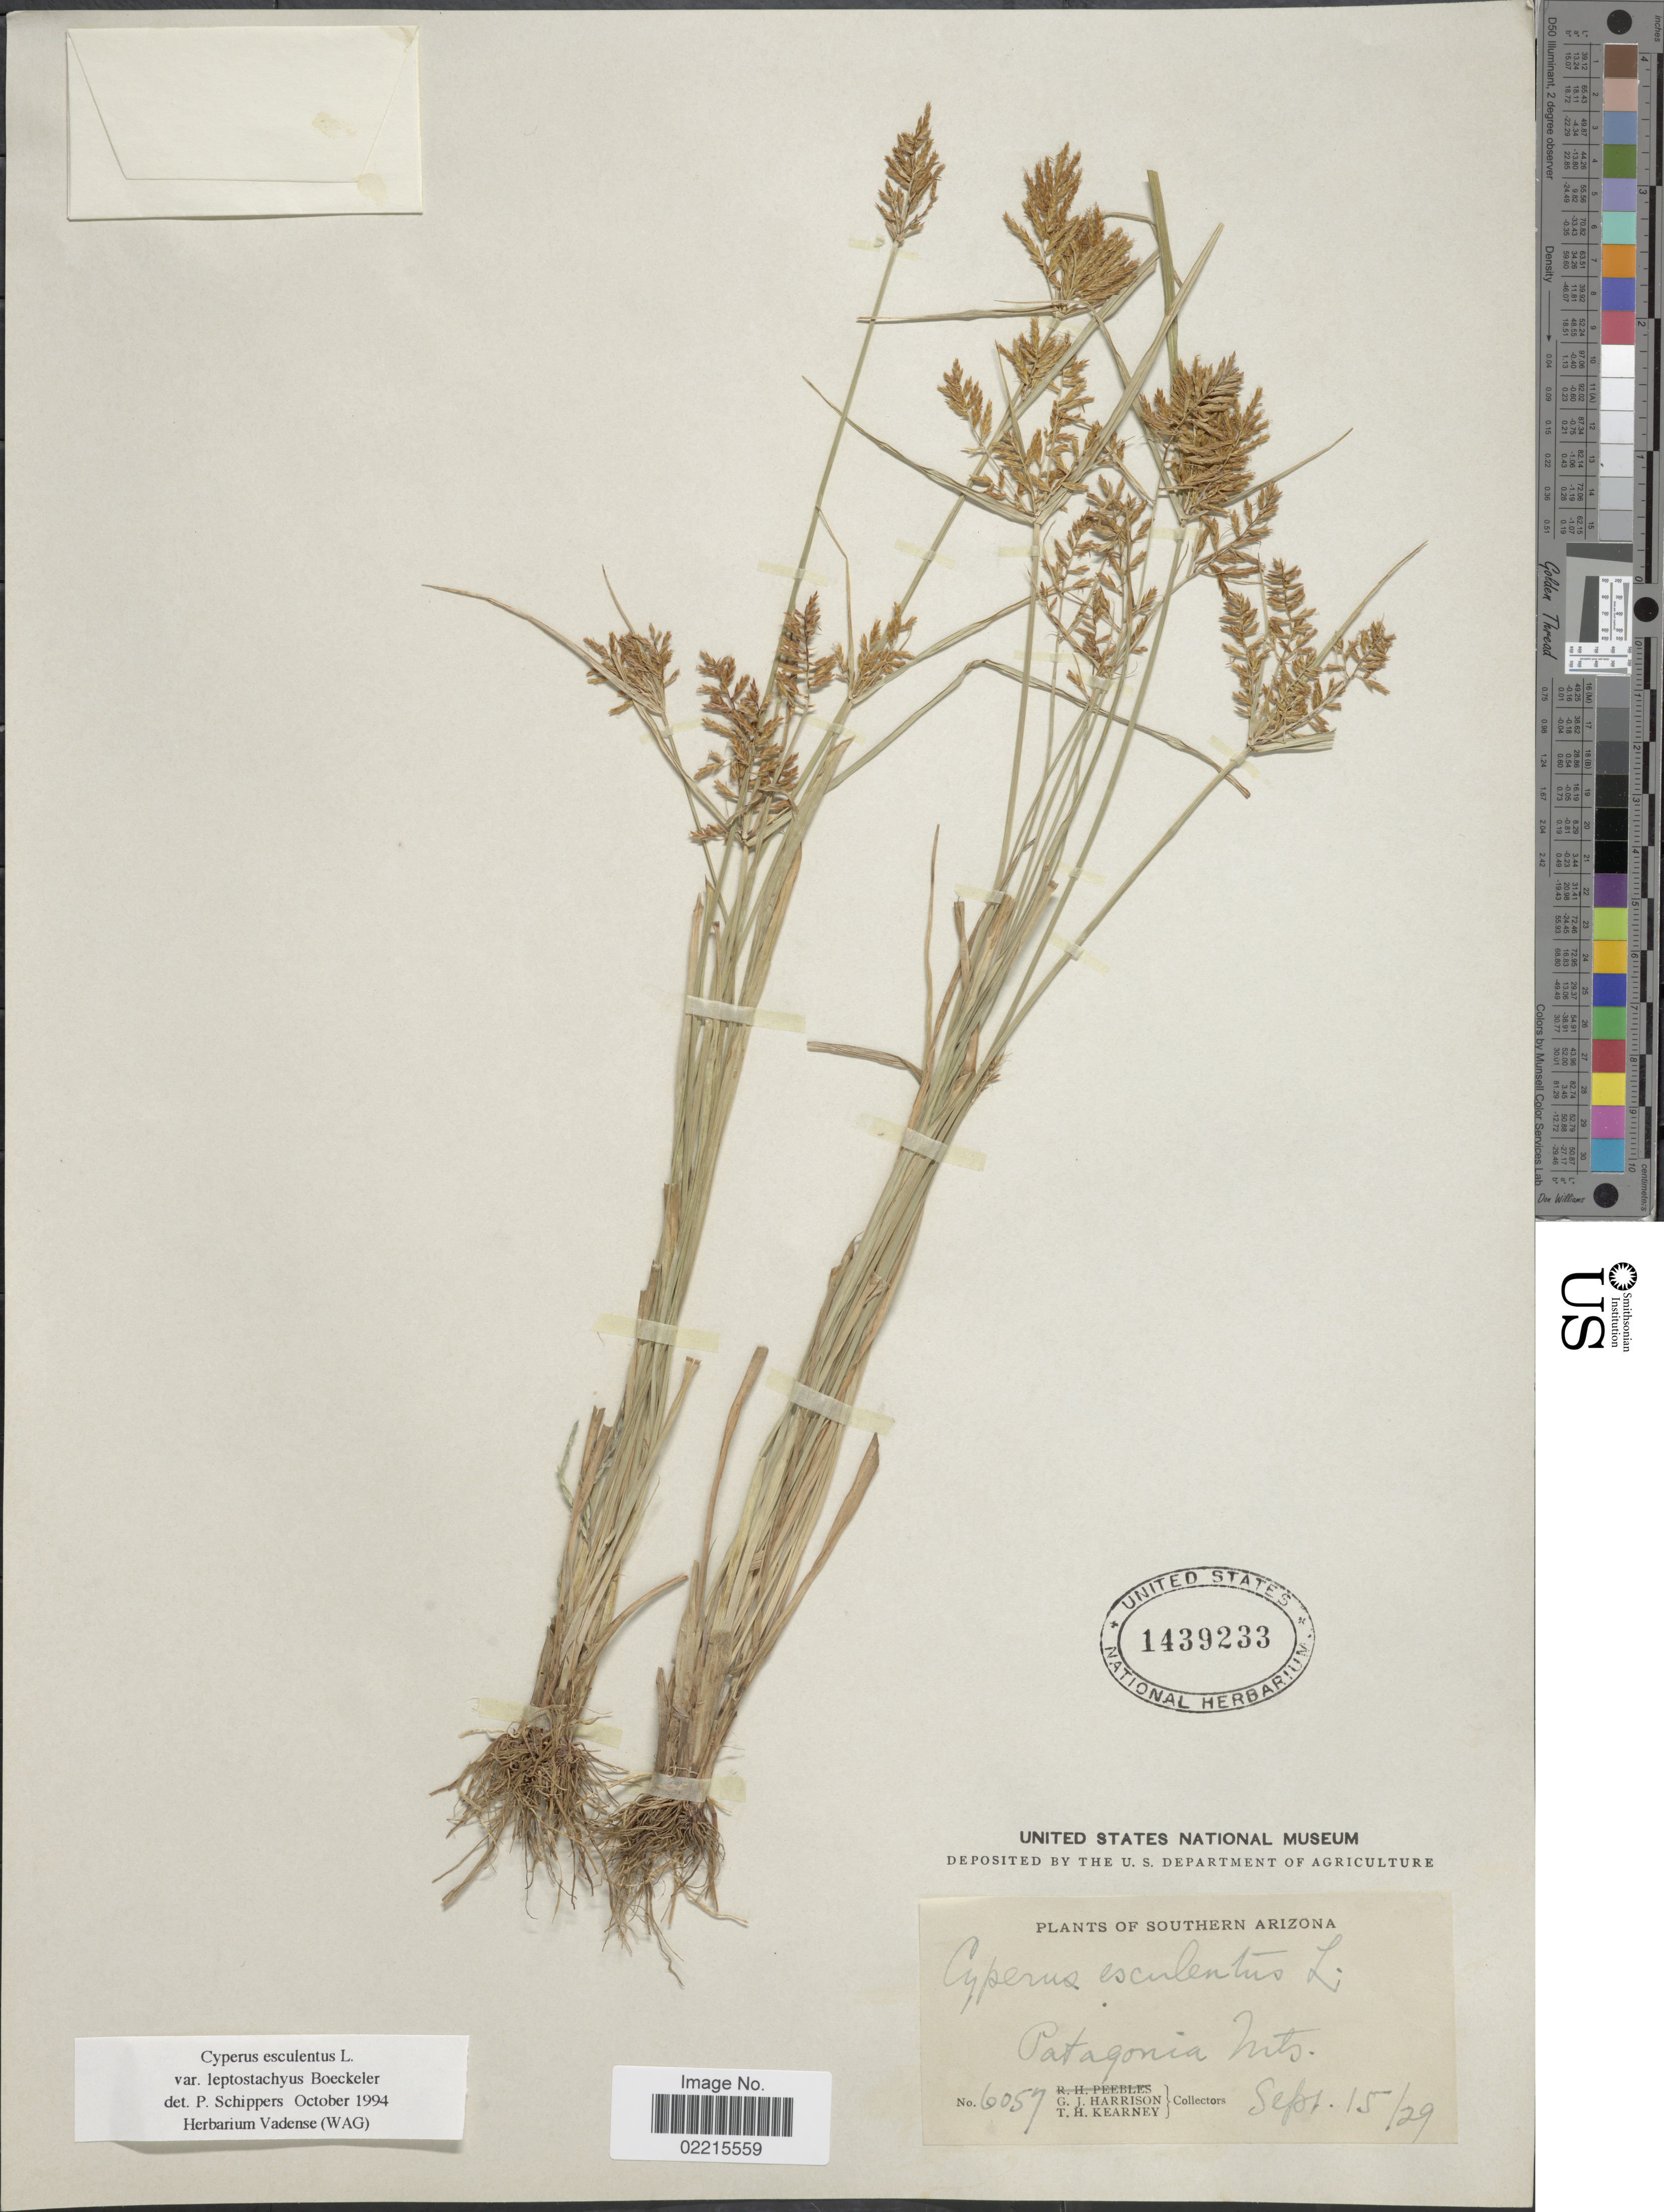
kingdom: Plantae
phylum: Tracheophyta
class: Liliopsida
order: Poales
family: Cyperaceae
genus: Cyperus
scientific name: Cyperus esculentus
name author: L.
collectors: G. J. Harrison & T. H. Kearney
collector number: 6057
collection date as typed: Transcribed d/m/y: 15/9/29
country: United States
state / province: Arizona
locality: Southern Arizona, Patagonia Mts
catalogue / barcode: US 1439233